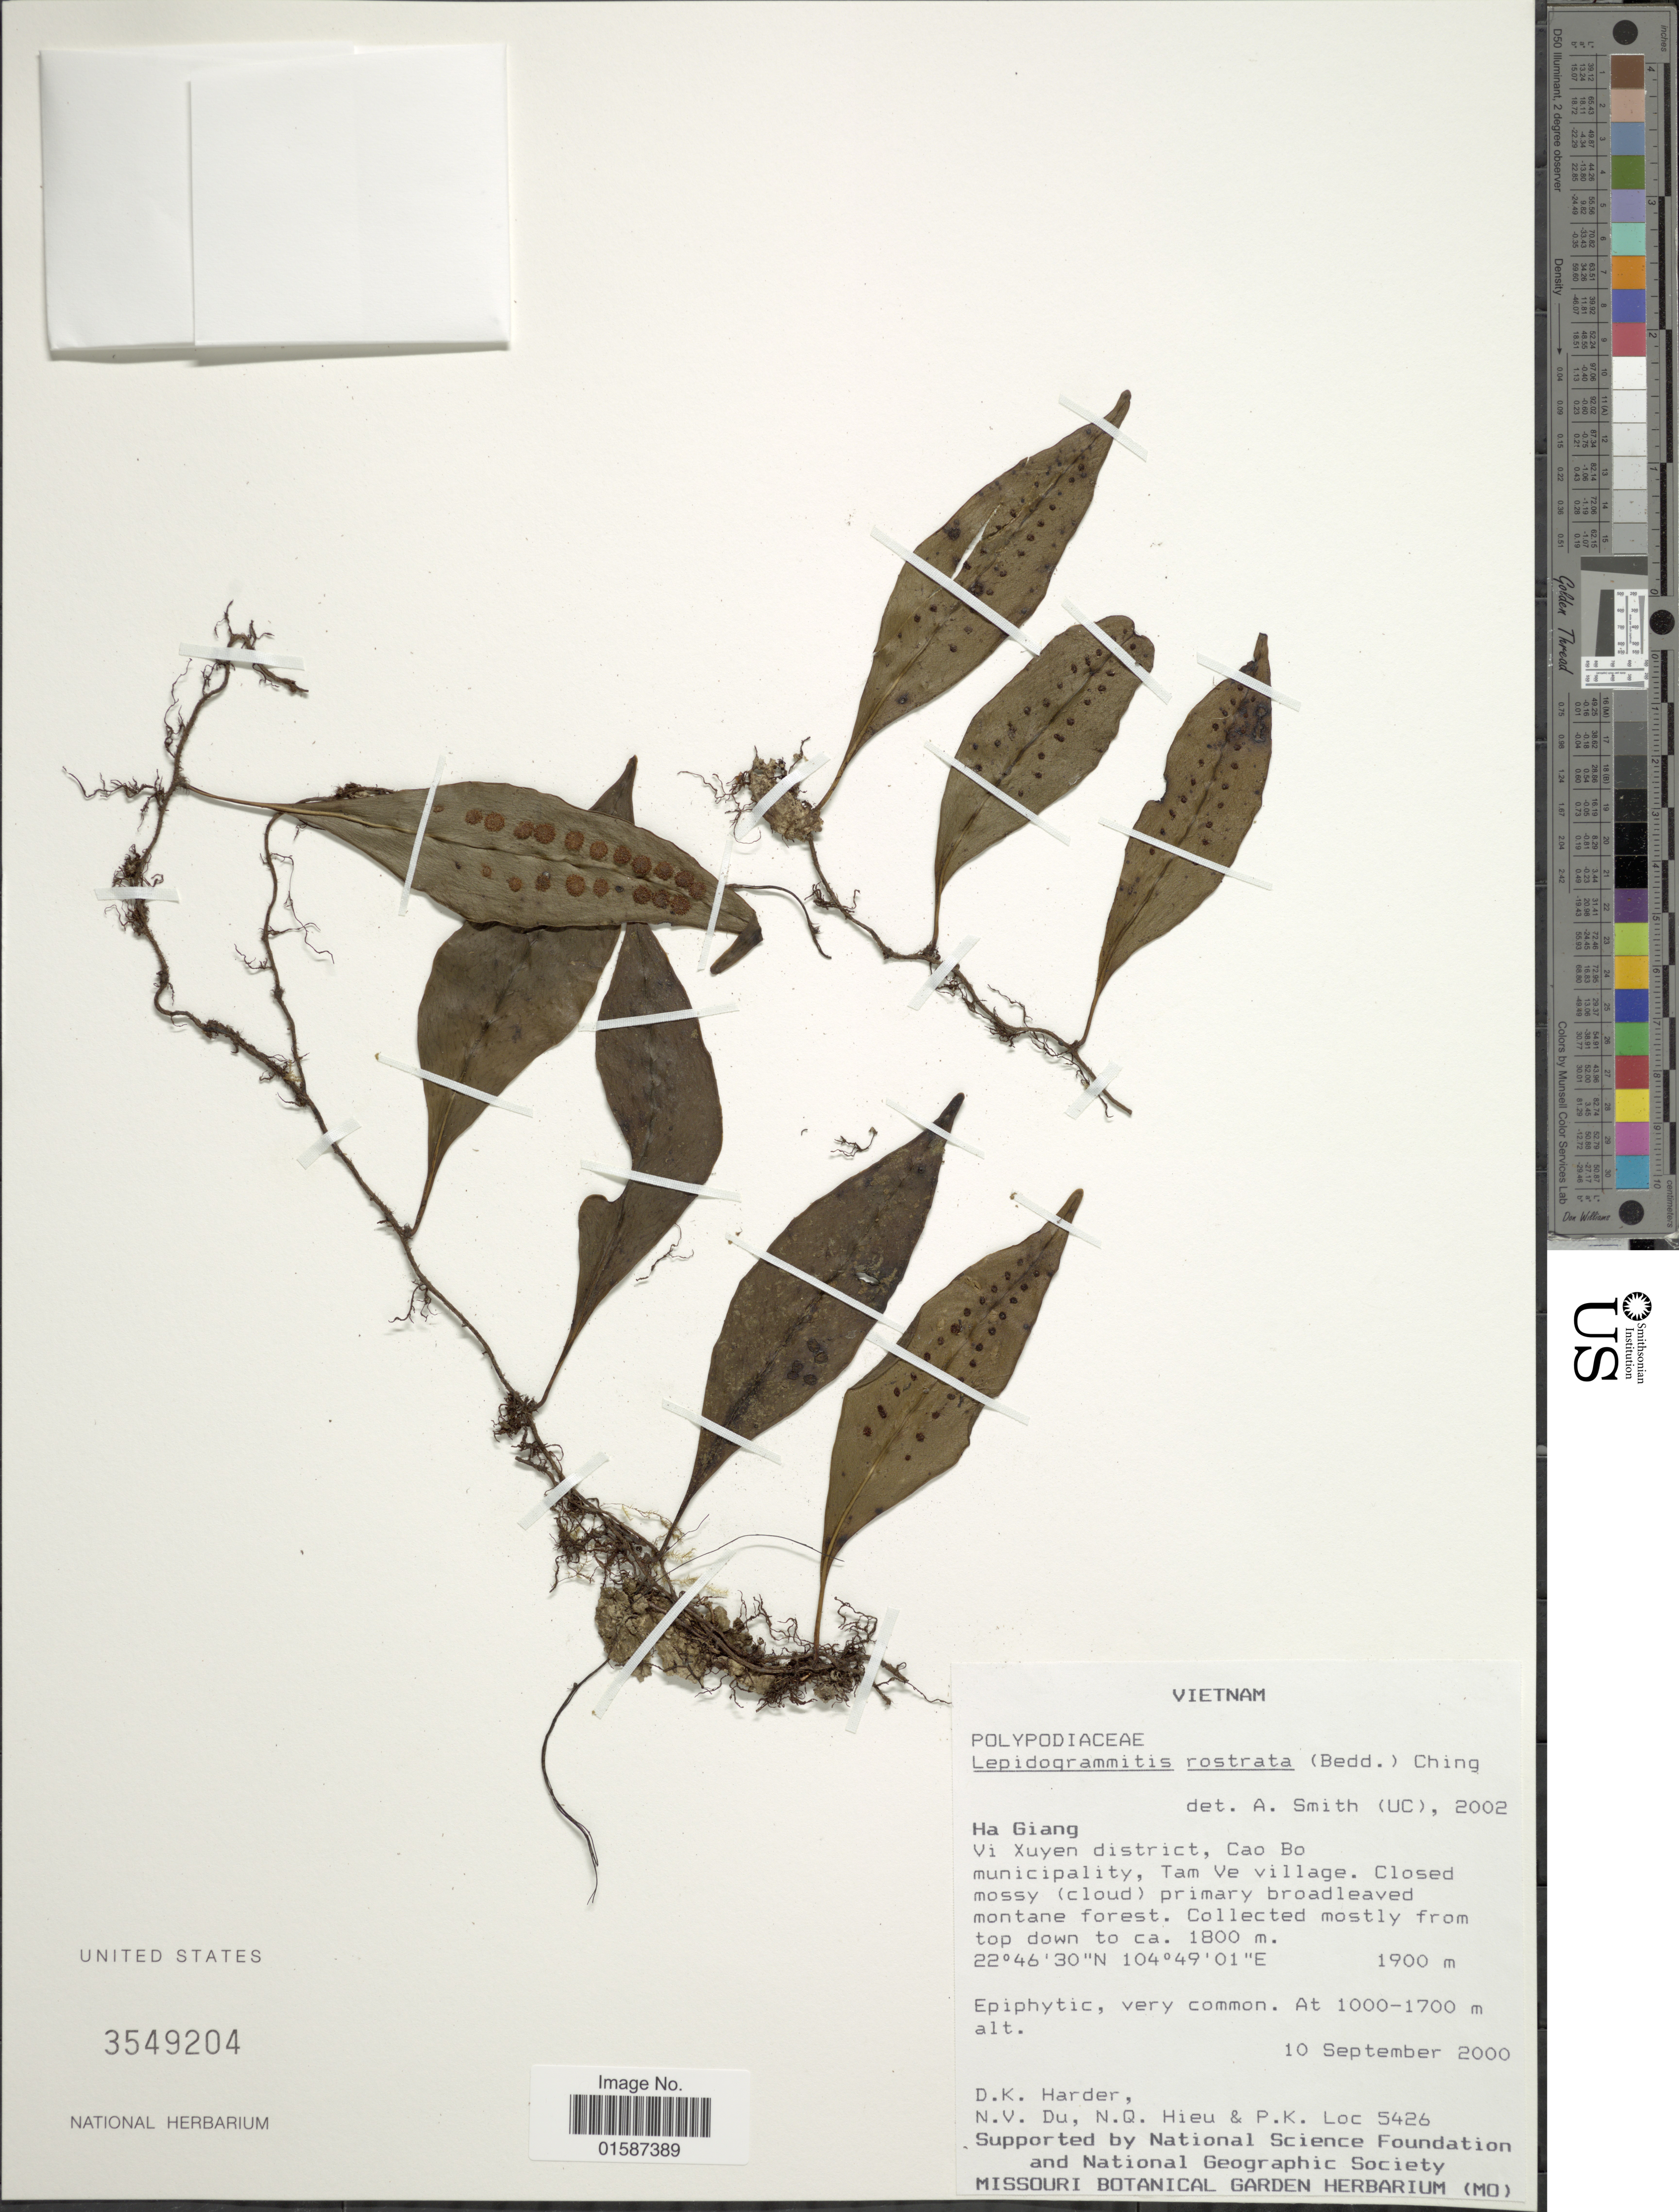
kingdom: Plantae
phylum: Tracheophyta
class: Polypodiopsida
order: Polypodiales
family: Polypodiaceae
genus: Lemmaphyllum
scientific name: Lemmaphyllum rostratum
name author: (Bedd.) Tagawa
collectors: D. Harder, N. Du, N. Hieu & P. K. Lôc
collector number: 5426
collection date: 2000-09-10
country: Vietnam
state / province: Ha Giang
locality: Ha Giang, Vi Xuyen district, Cao Bo municipality, Tam Ve village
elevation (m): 1000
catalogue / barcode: US 3549204